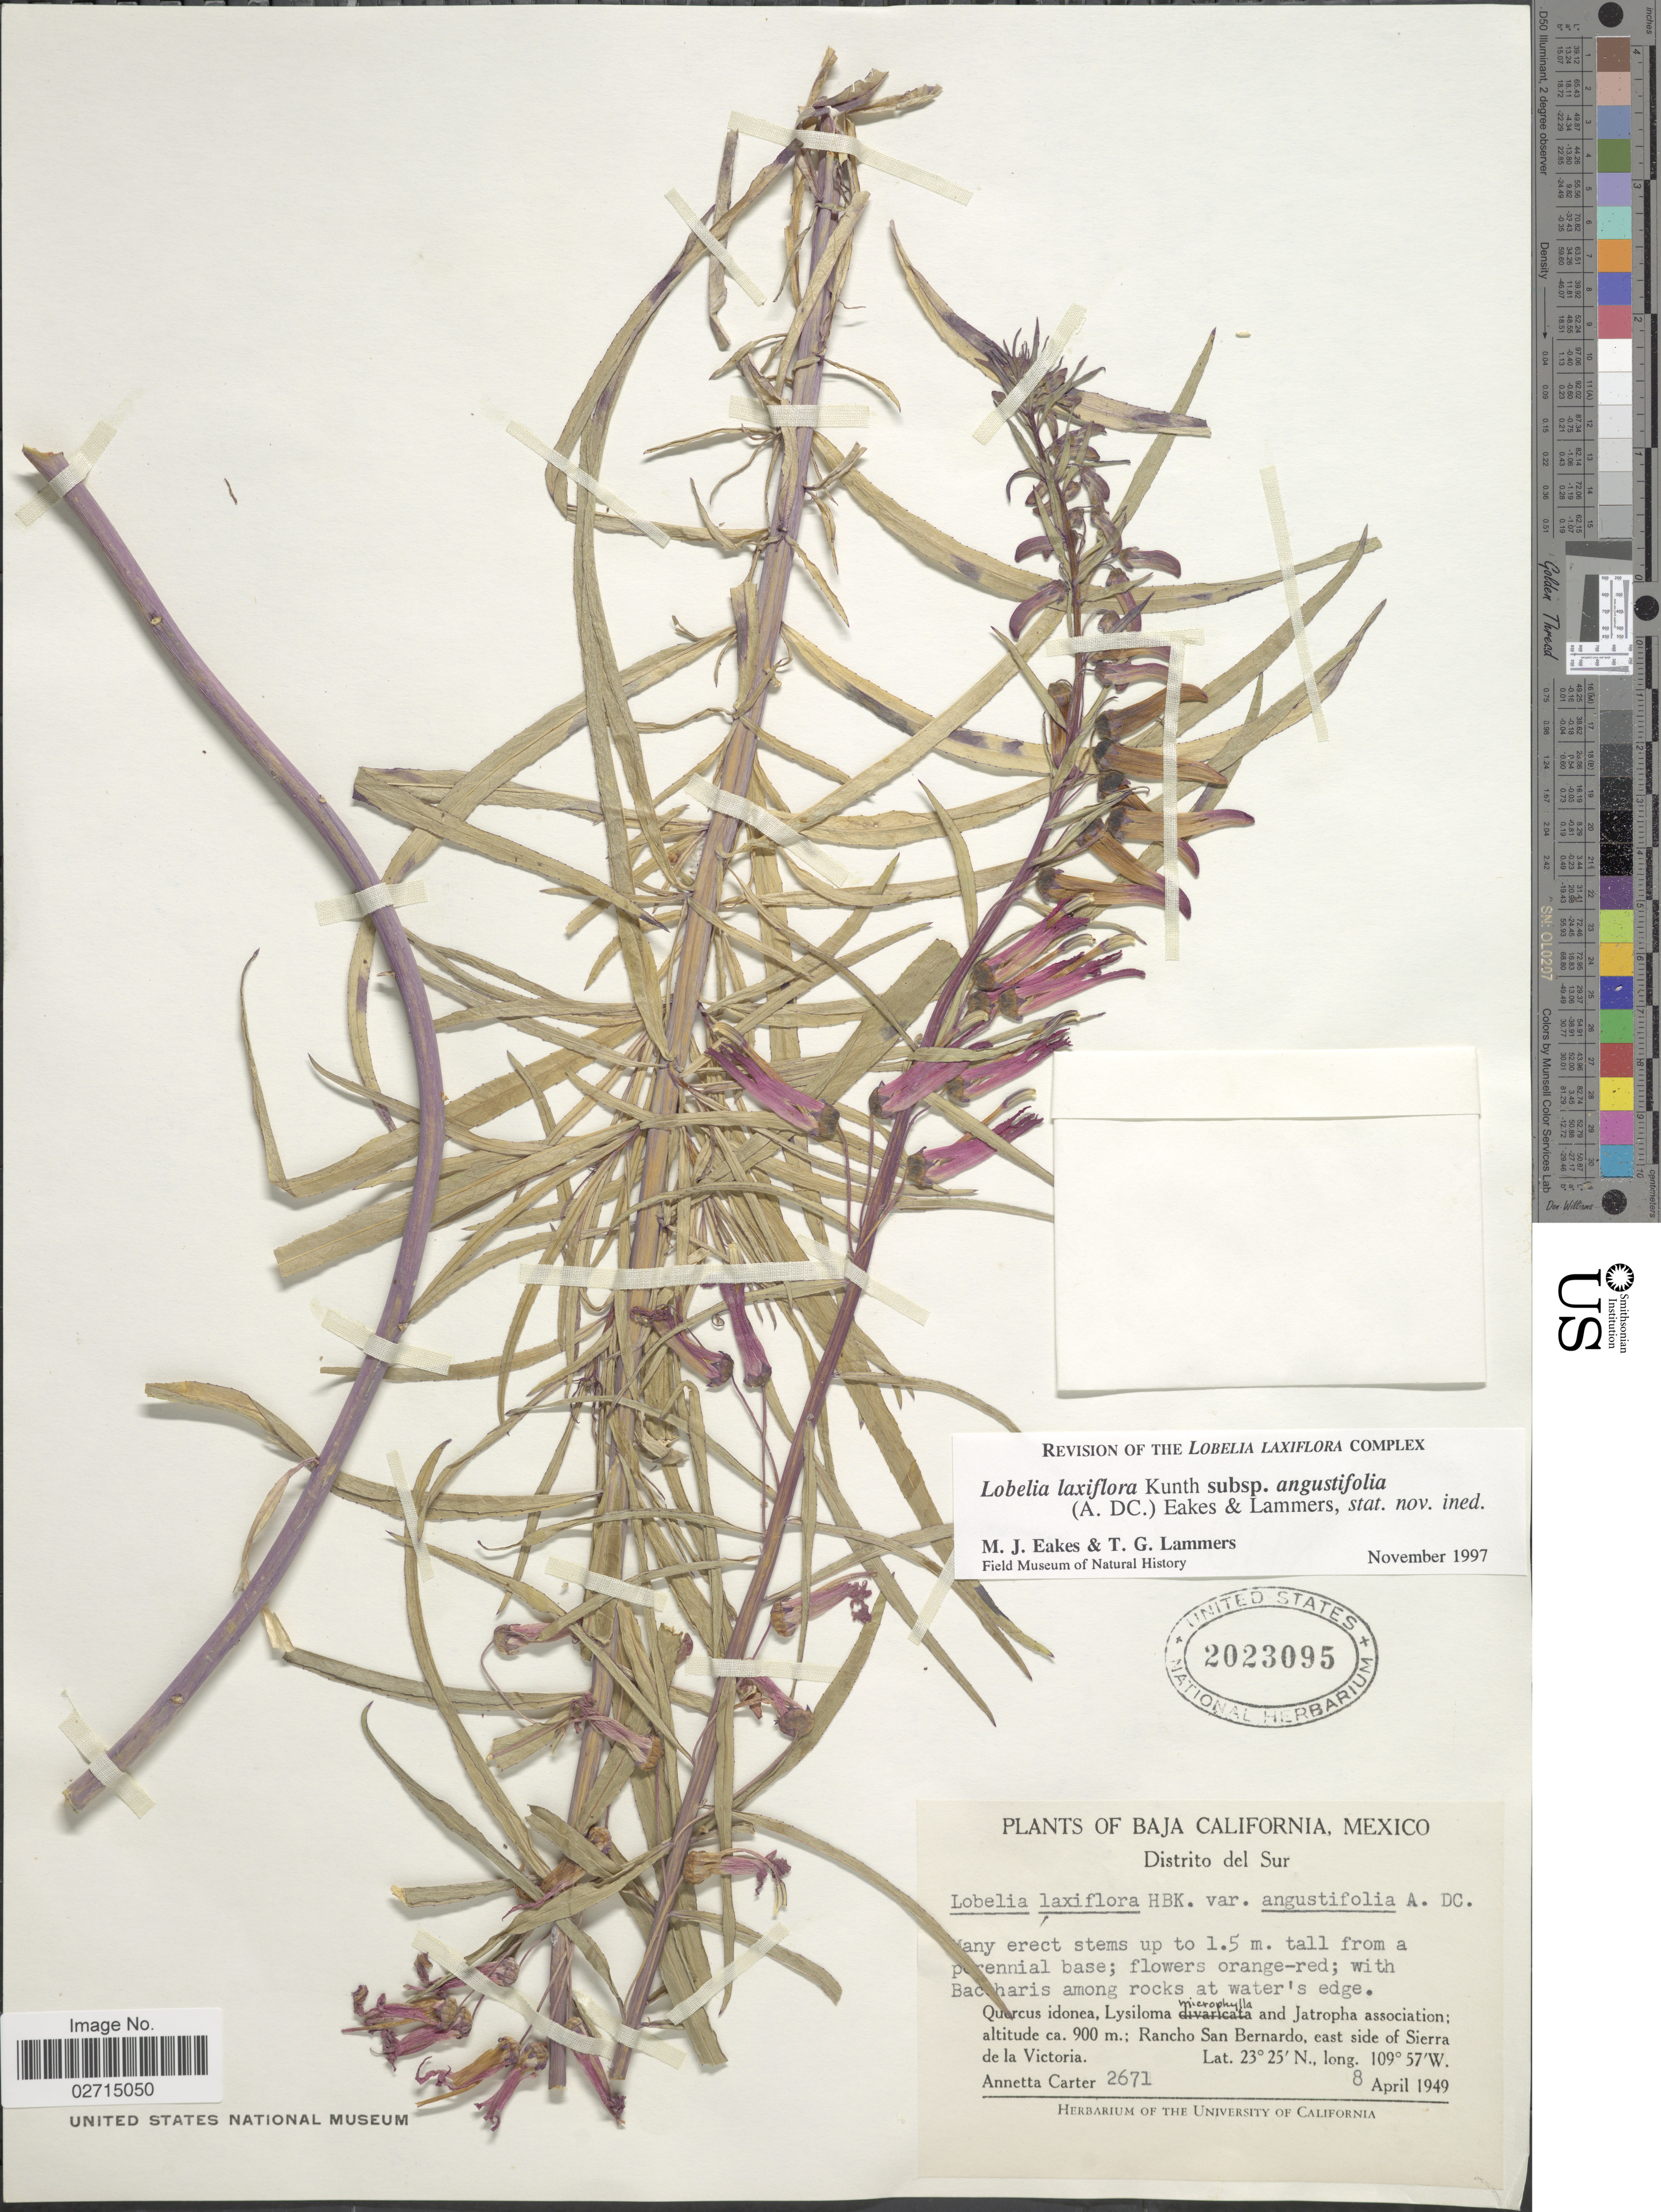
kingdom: Plantae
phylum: Tracheophyta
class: Magnoliopsida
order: Asterales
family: Campanulaceae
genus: Leptocodon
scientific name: Leptocodon laxiflora var. angustifolia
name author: A. DC.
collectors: A. Carter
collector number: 2671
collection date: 1949-04-08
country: Mexico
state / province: Baja California Sur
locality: Distrito del Sur, Rancho San Bernardo, east side of Sierra de la Victoria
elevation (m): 900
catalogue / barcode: US 2023095